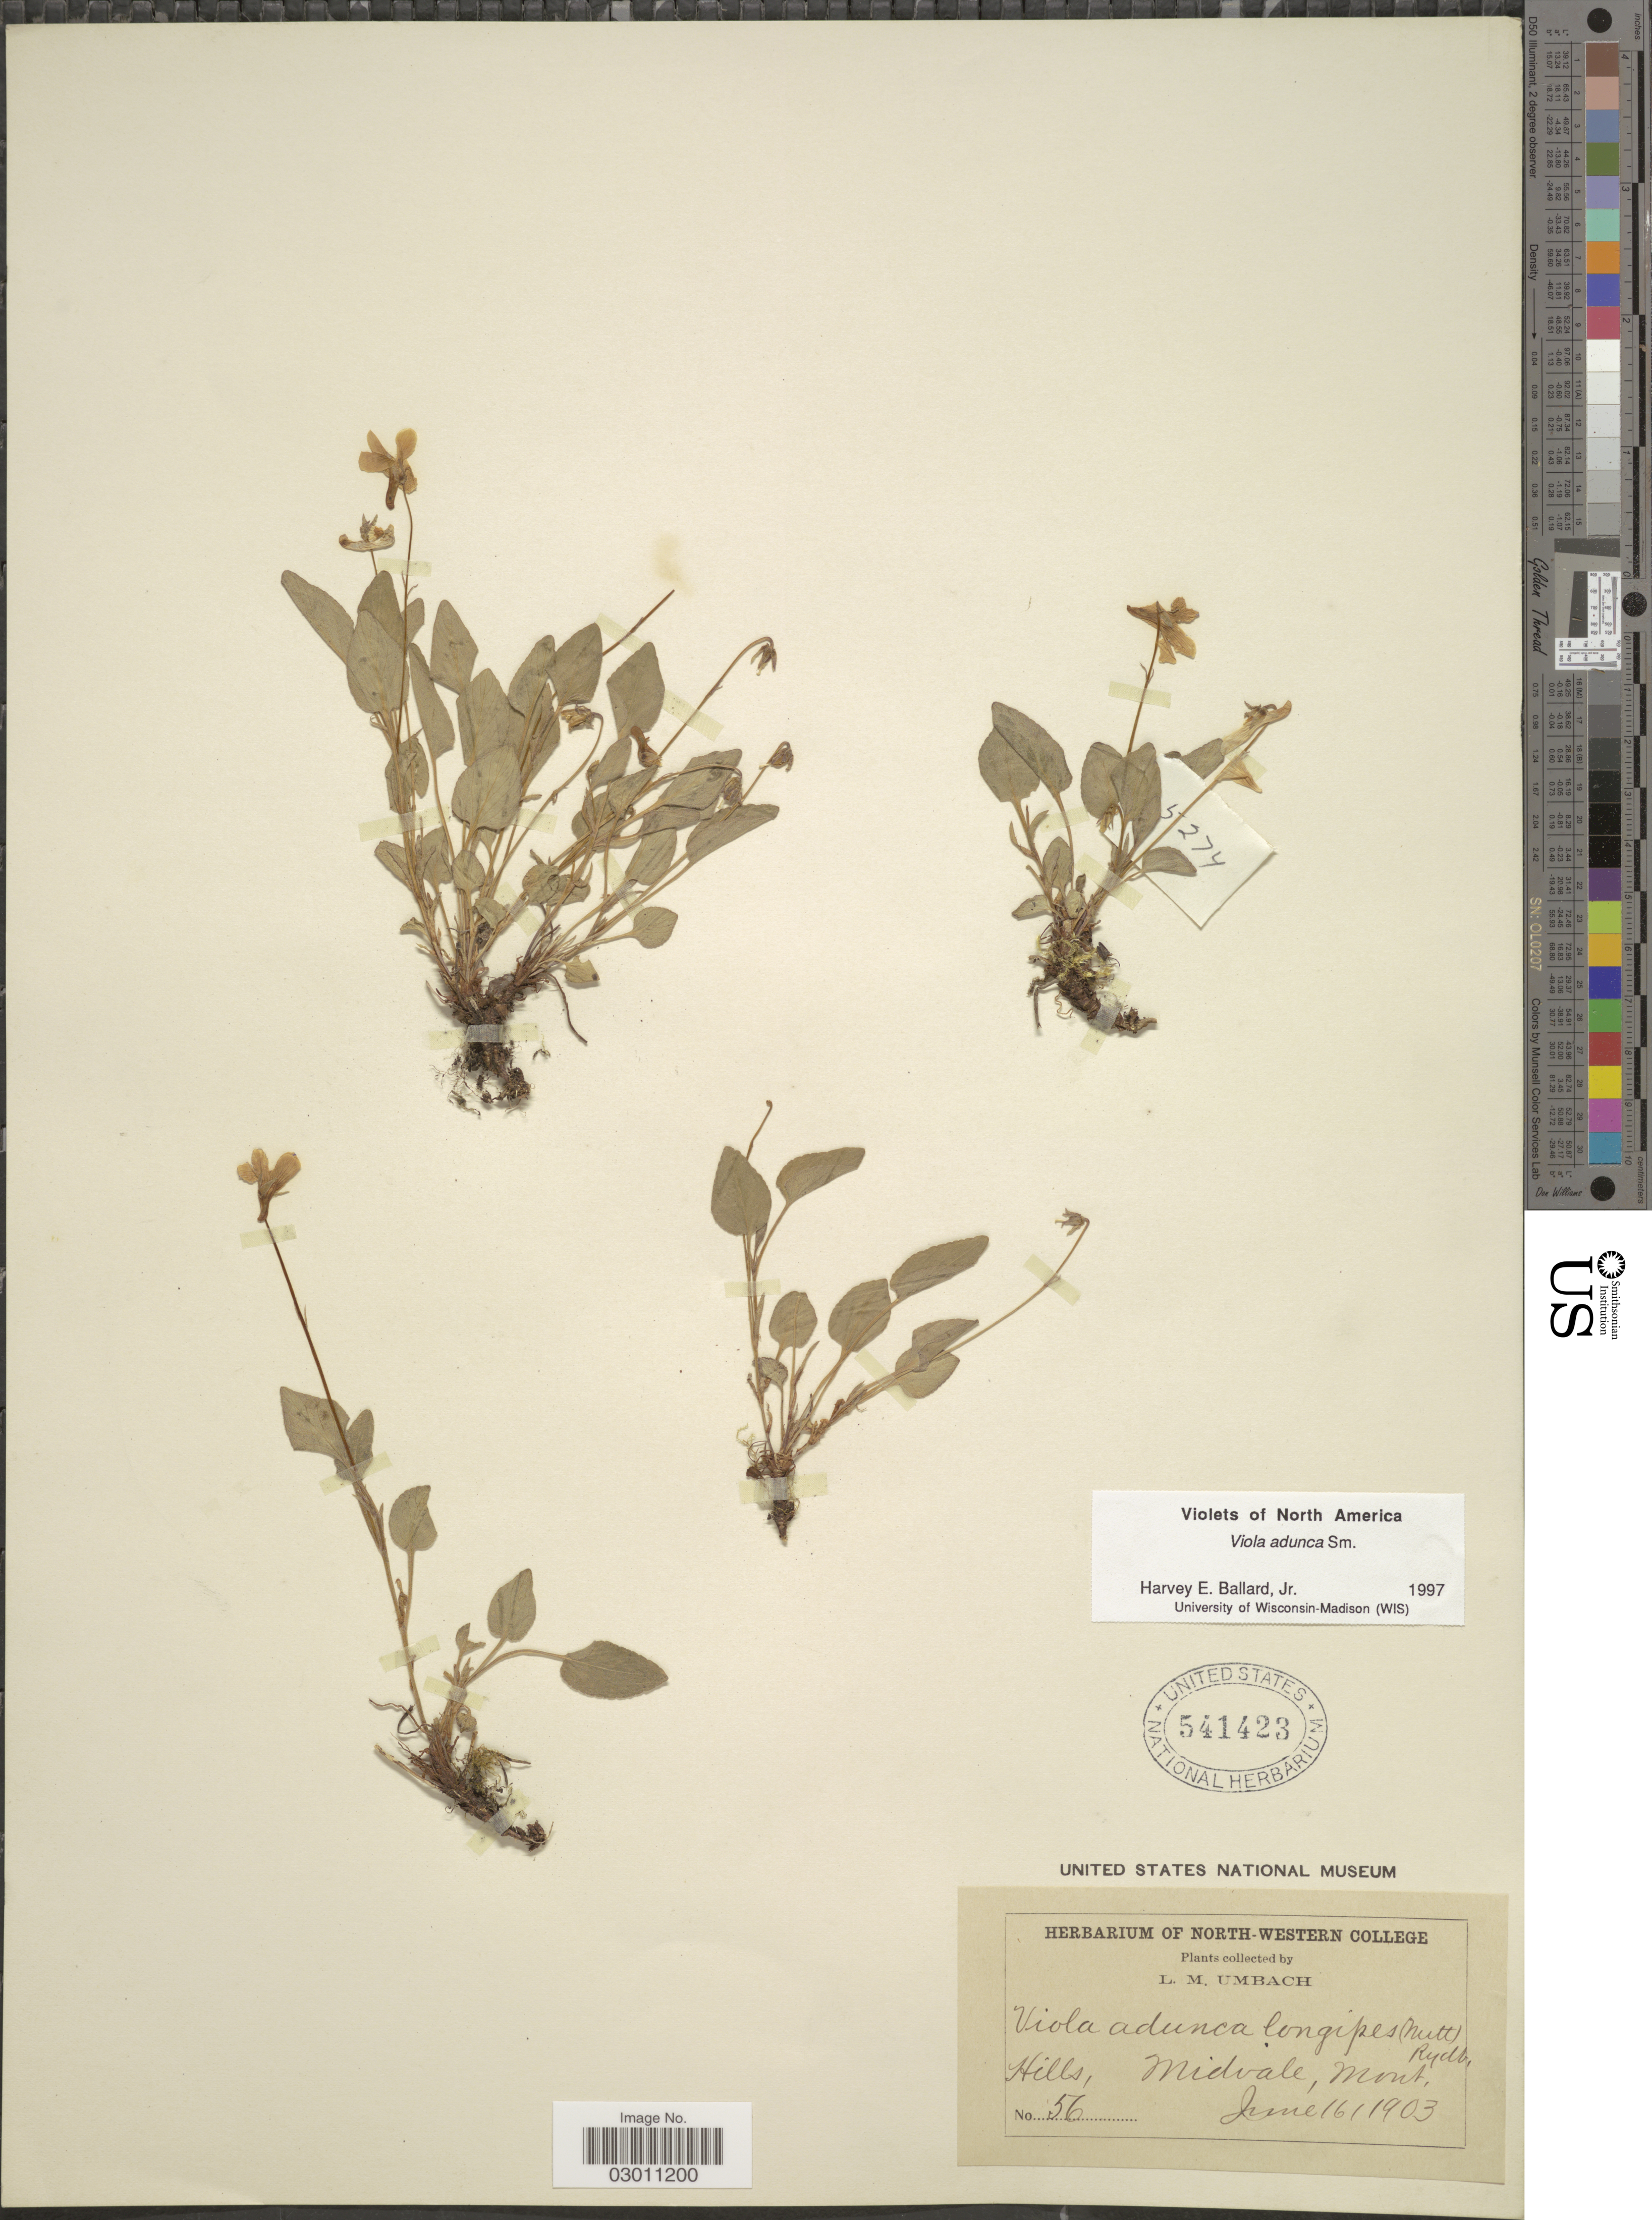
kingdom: Plantae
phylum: Tracheophyta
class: Magnoliopsida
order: Malpighiales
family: Violaceae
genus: Viola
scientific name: Viola adunca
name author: Sm.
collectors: L. M. Umbach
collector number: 56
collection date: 1903-06-16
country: United States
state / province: Montana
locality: Midvale, Mont.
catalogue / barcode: US 541423